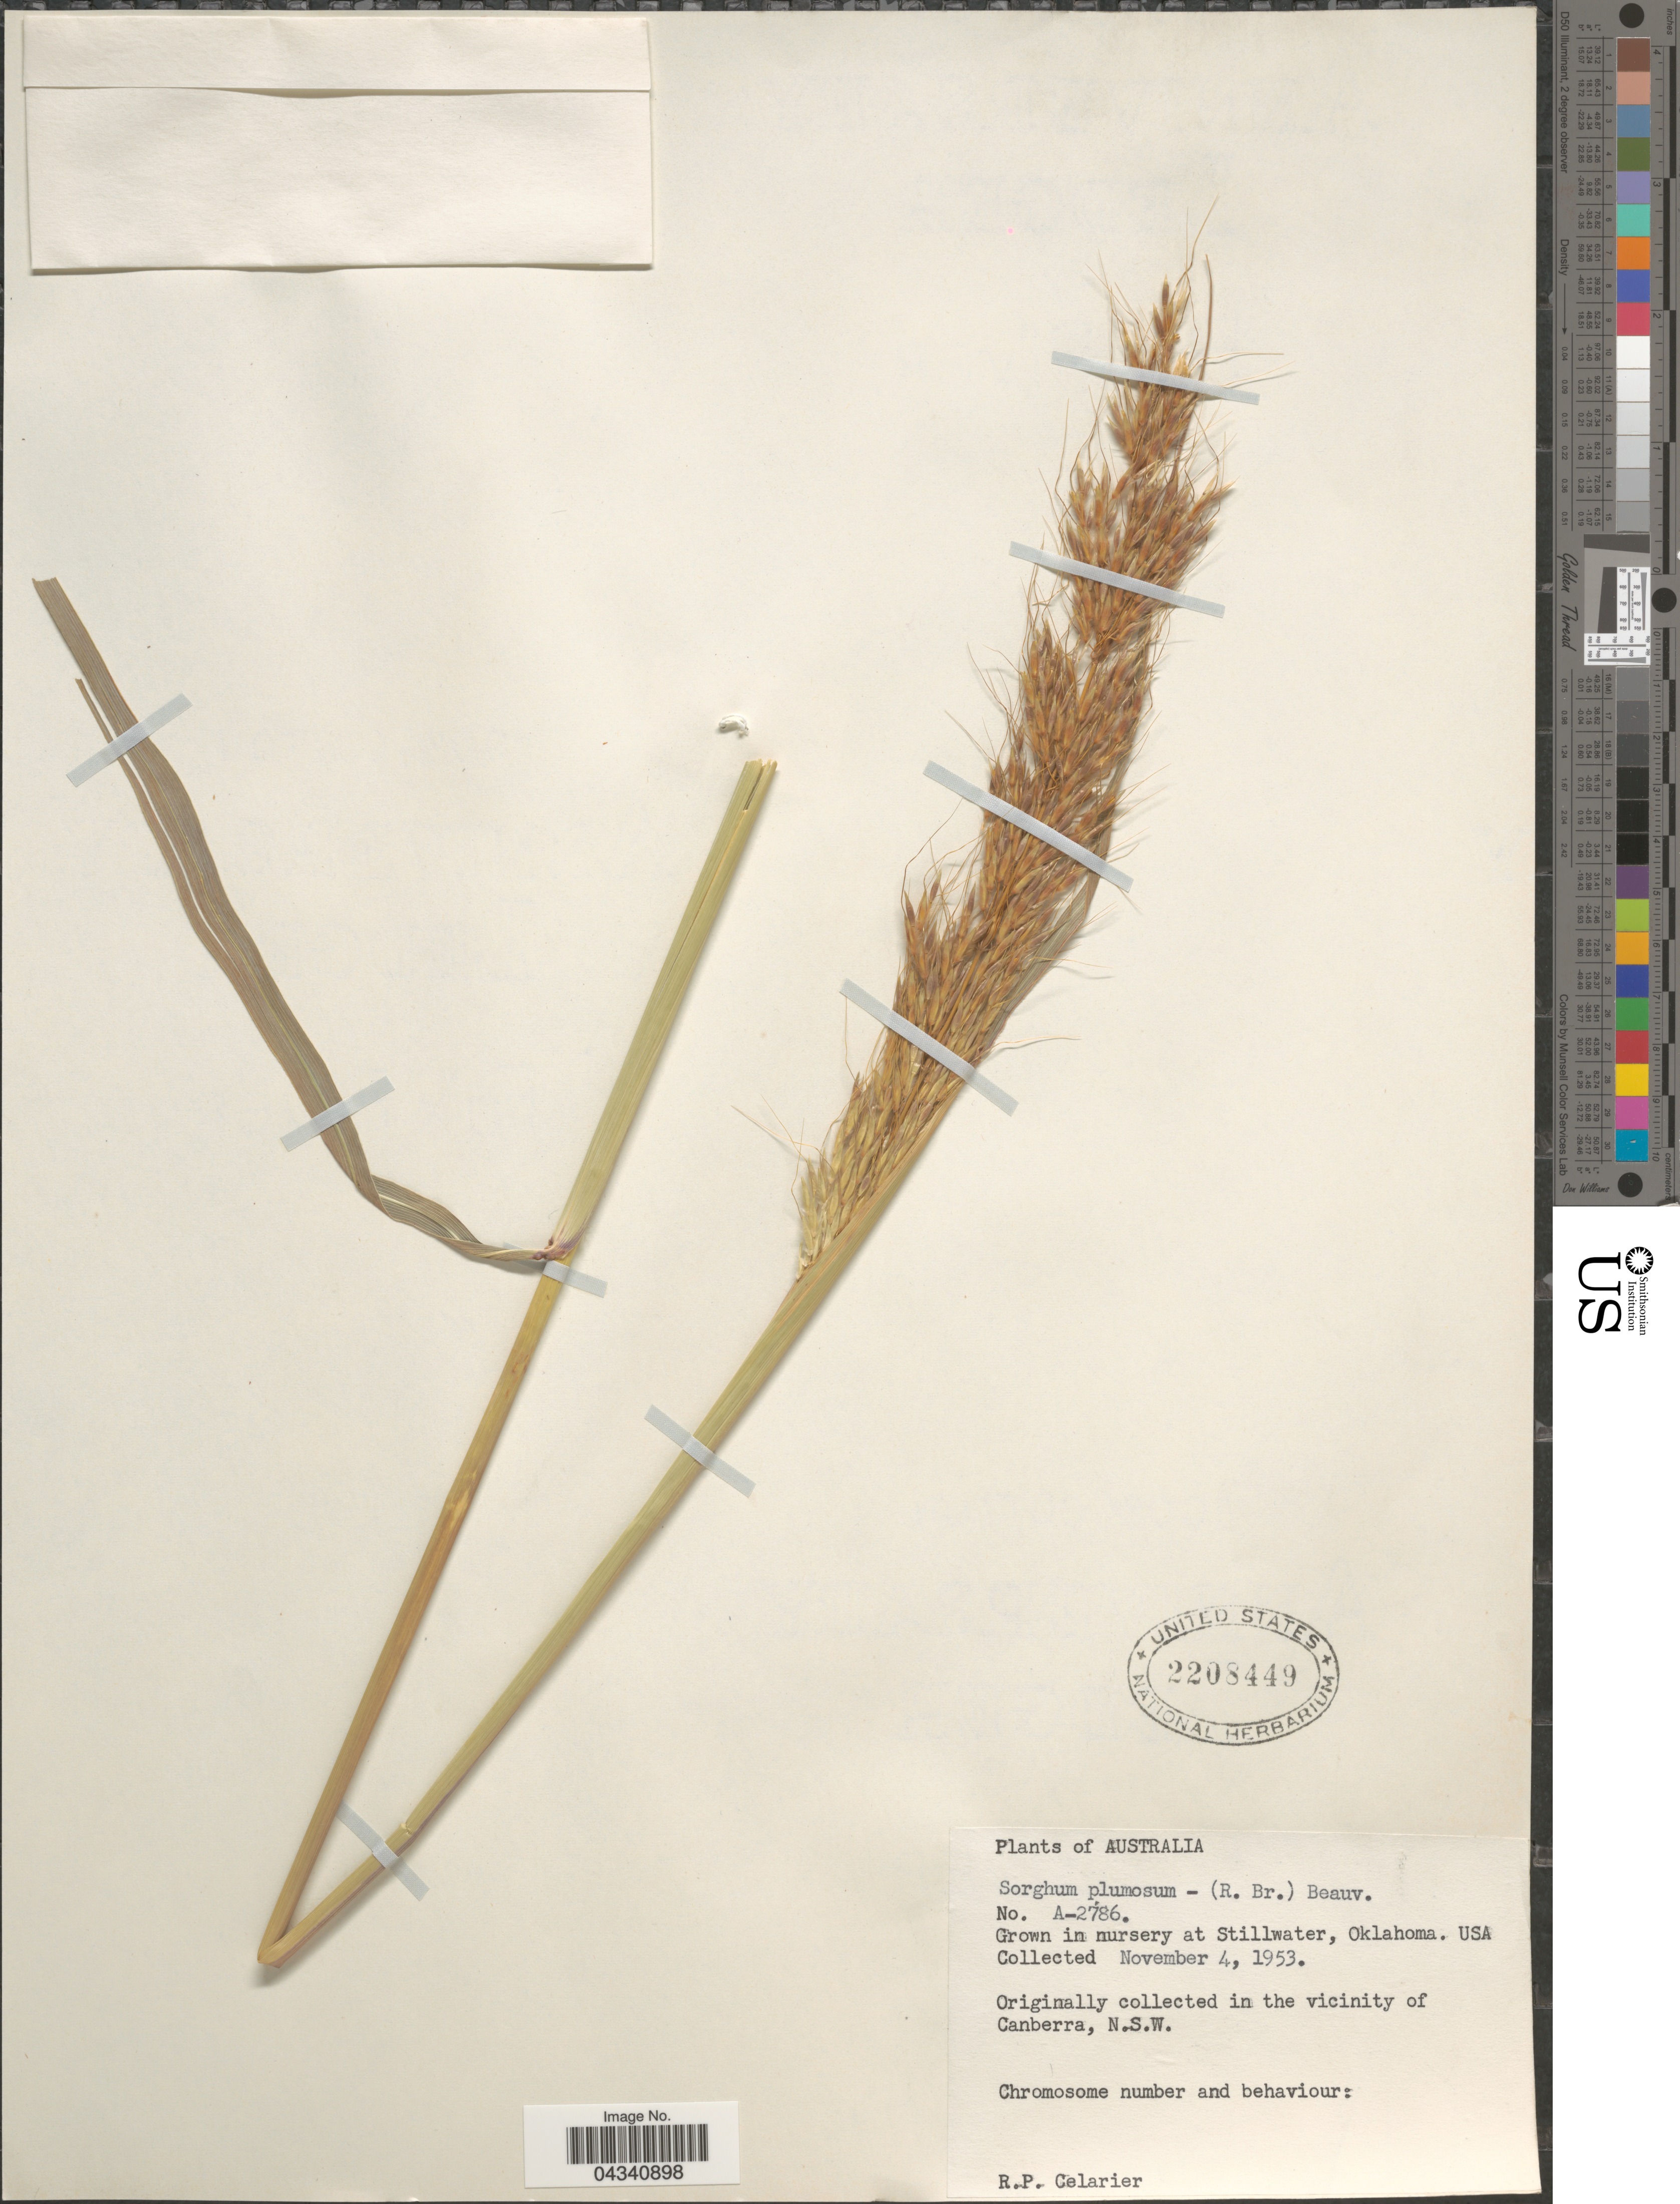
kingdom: Plantae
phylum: Tracheophyta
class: Liliopsida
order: Poales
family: Poaceae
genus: Sorghum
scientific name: Sorghum plumosum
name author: (R. Br.) P. Beauv.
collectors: R. Celarier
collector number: A-2786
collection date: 1953-11-04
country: United States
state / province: Oklahoma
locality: In nursery at Stillwater.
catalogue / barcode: US 2208449